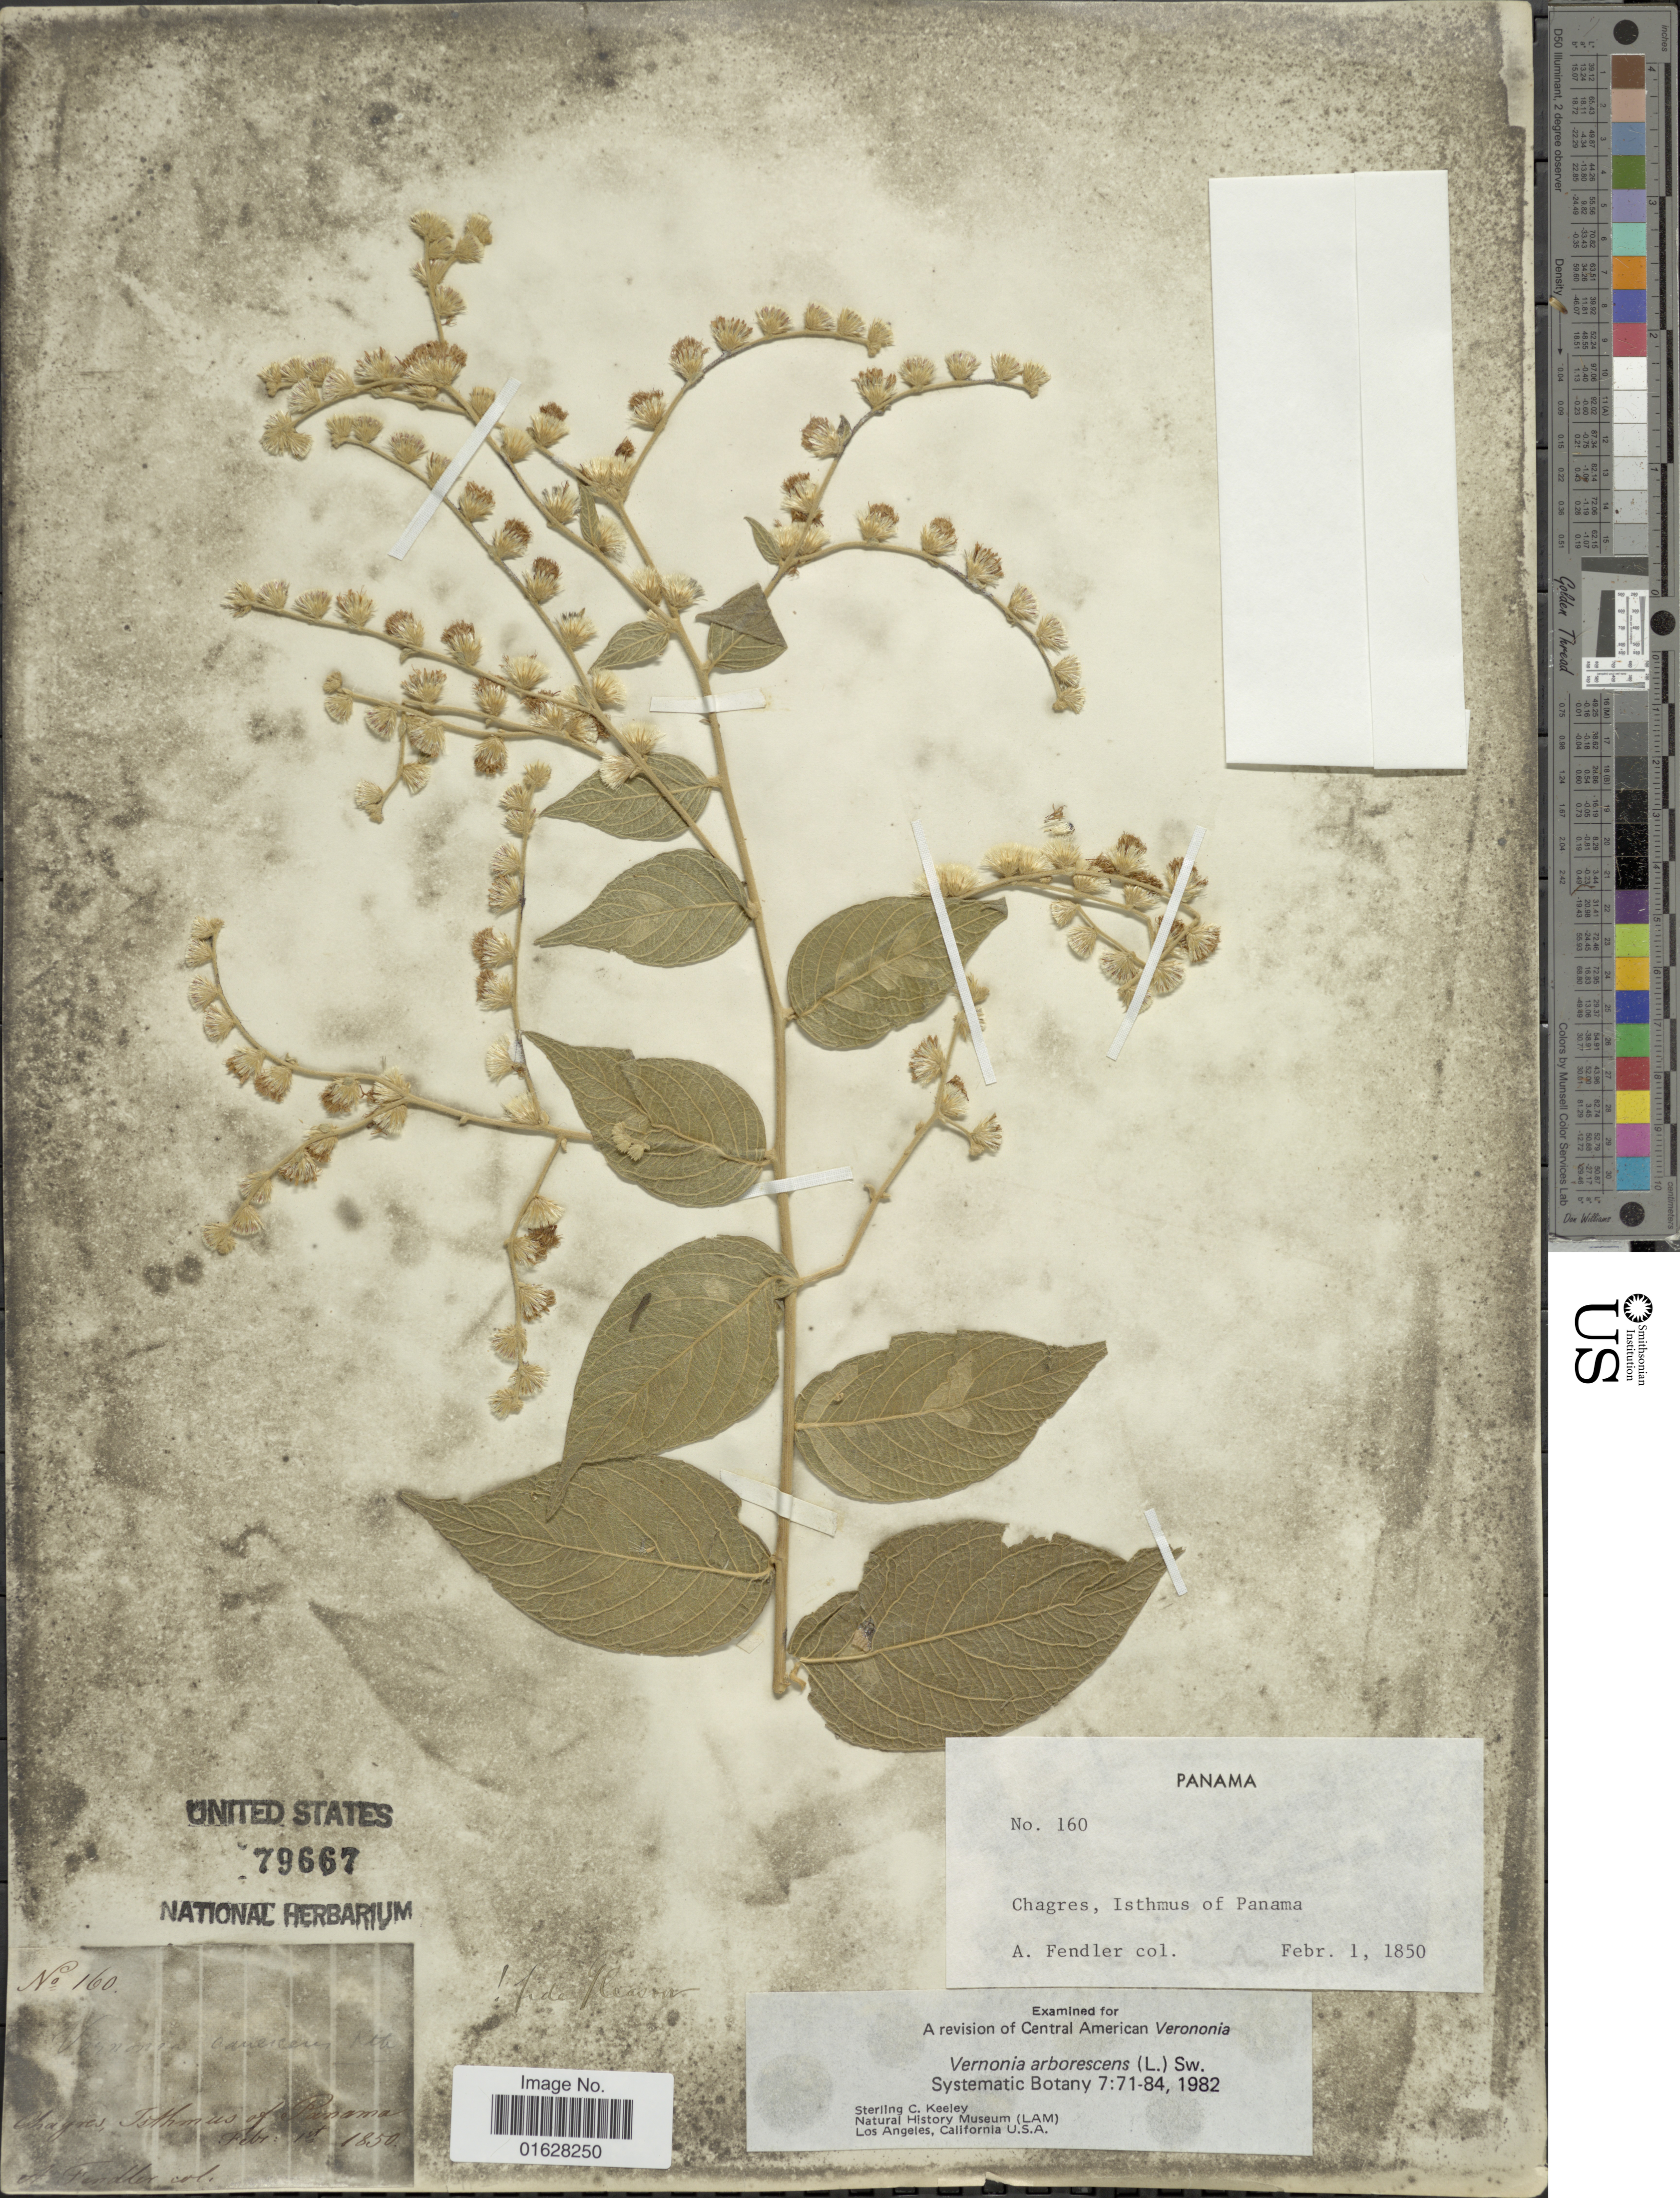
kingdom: Plantae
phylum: Tracheophyta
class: Magnoliopsida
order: Asterales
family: Asteraceae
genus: Lepidaploa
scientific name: Lepidaploa canescens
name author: (Kunth) H. Rob.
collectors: A. Fendler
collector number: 160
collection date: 1850-02-01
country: Panama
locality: Chagres, Isthmus of Panama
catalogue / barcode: US 79667